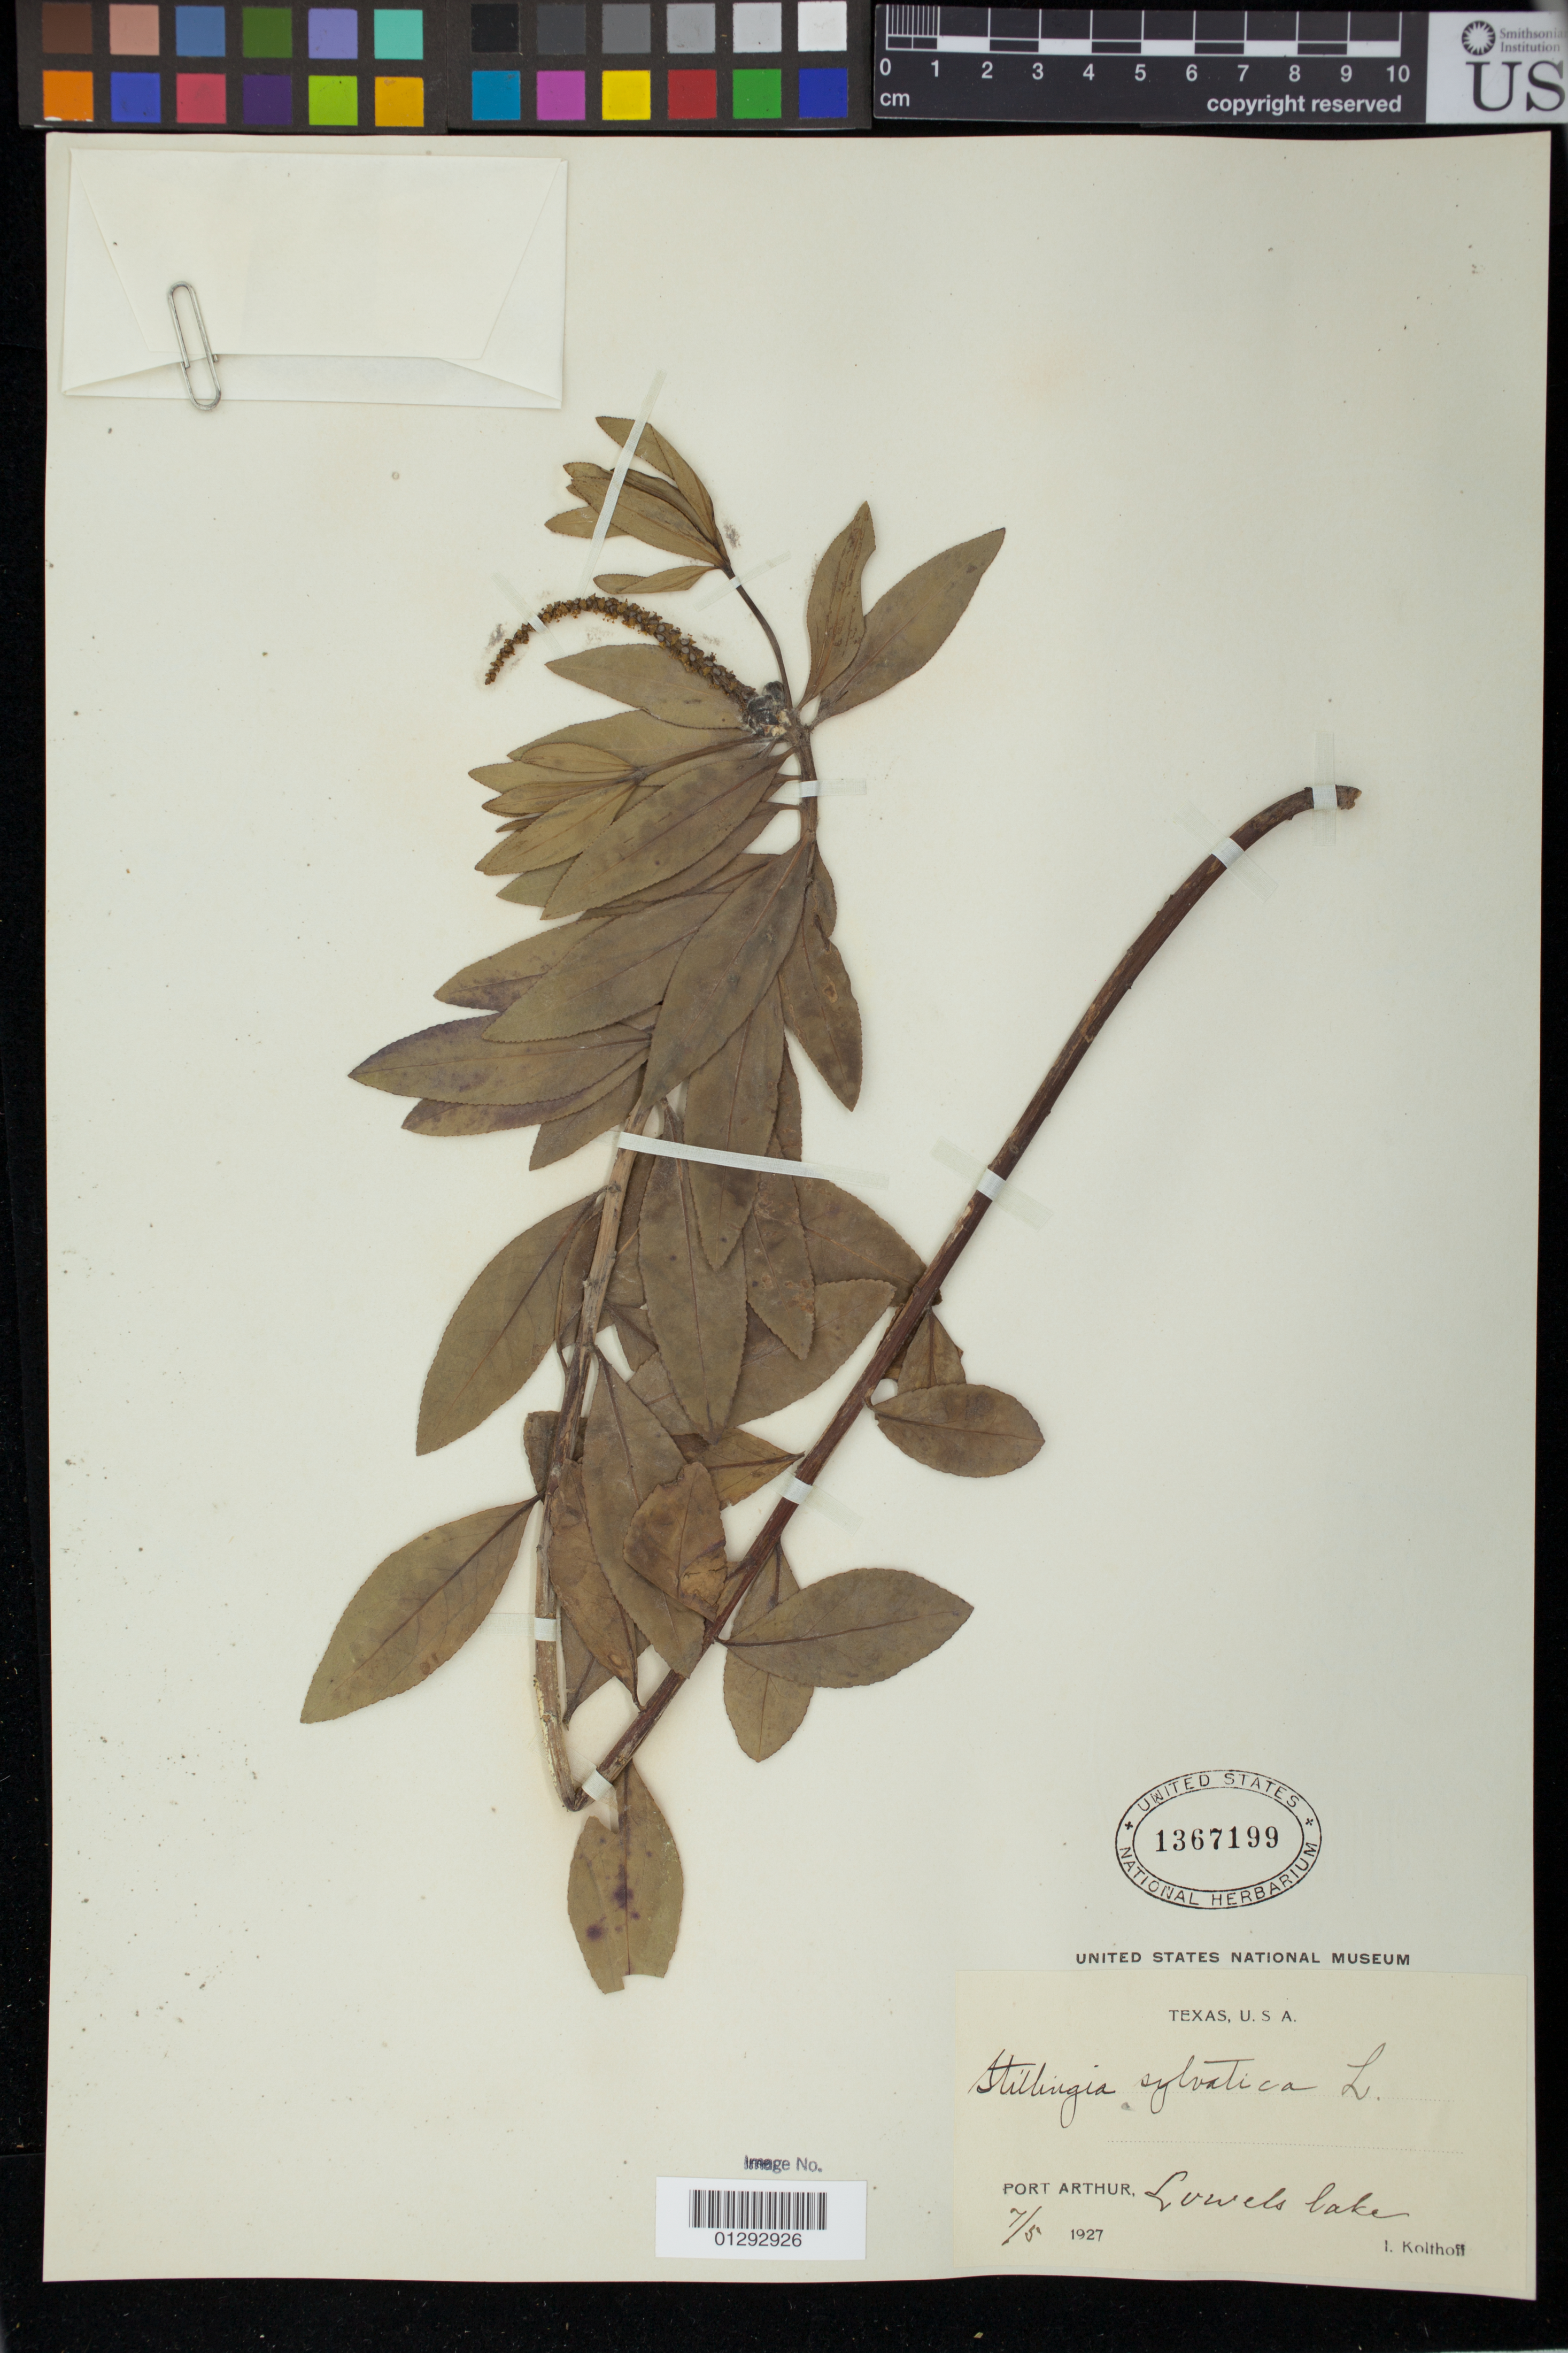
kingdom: Plantae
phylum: Tracheophyta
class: Magnoliopsida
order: Malpighiales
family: Euphorbiaceae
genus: Stillingia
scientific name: Stillingia sylvatica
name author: L.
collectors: I. Kolthoff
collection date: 1927-07-05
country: United States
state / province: Texas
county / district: Jefferson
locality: Lowels Lake, Port Arthur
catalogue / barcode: US 1367199